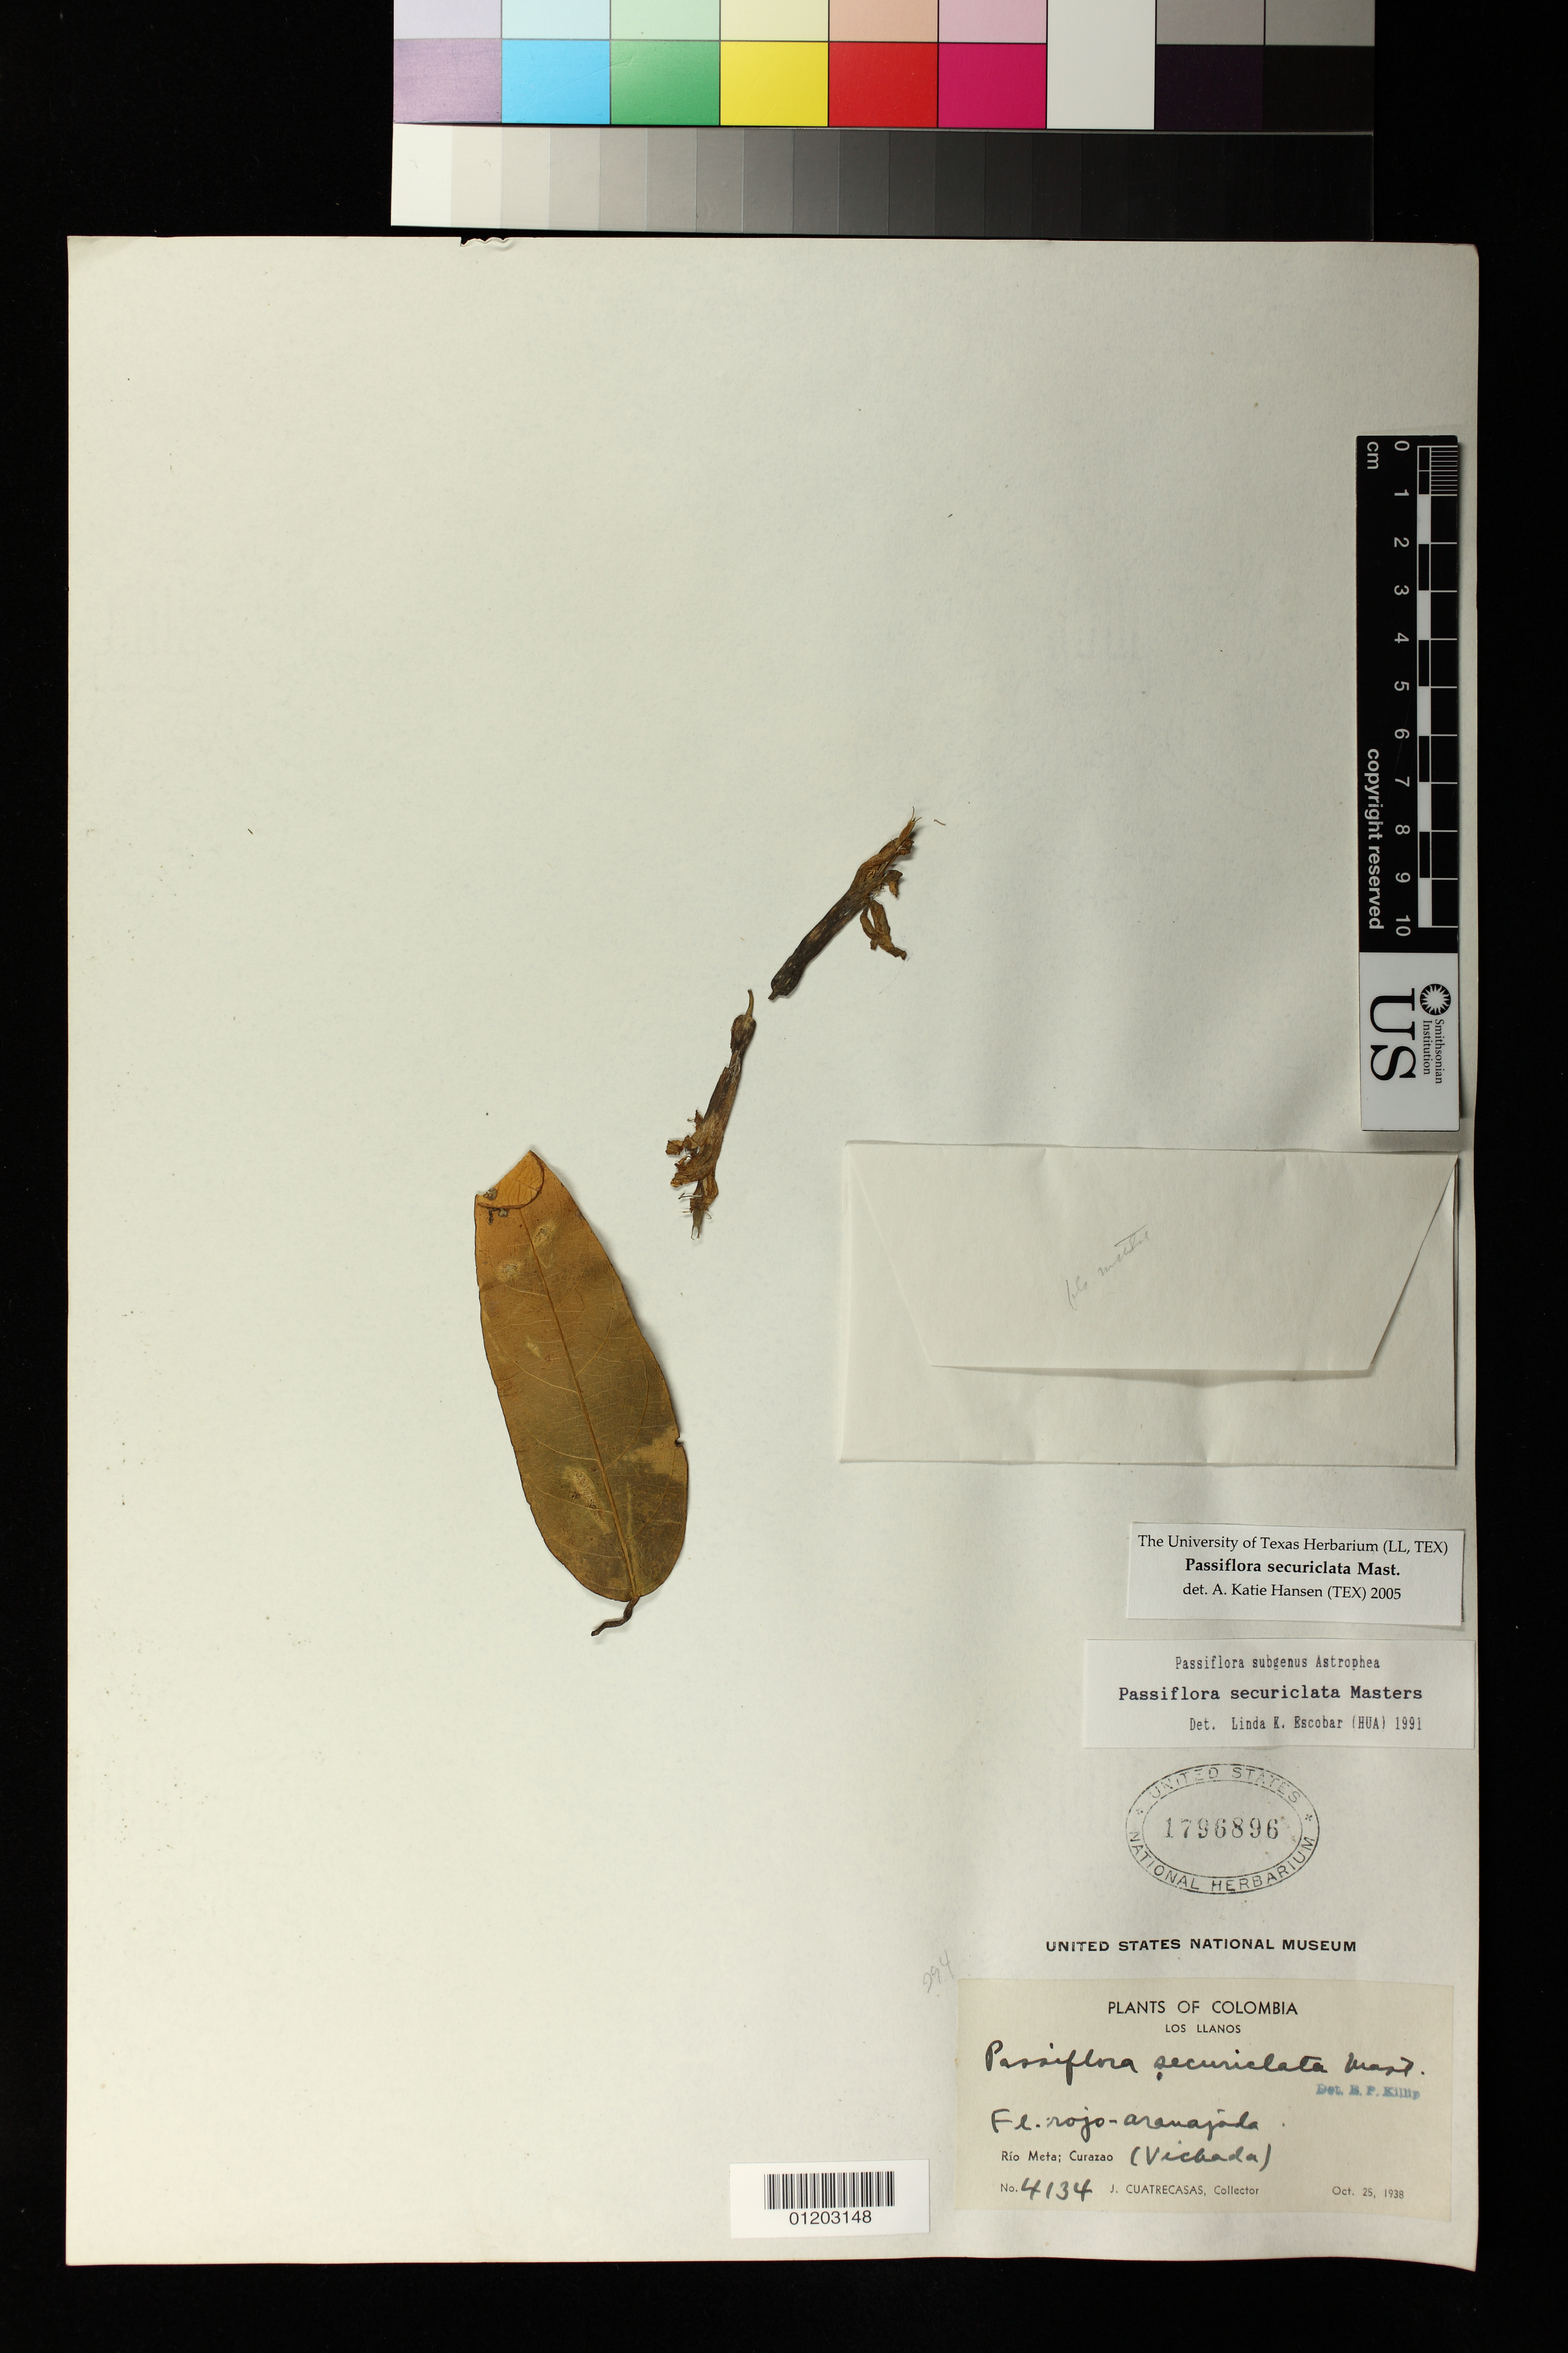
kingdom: Plantae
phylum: Tracheophyta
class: Magnoliopsida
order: Malpighiales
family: Passifloraceae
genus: Passiflora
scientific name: Passiflora securiclata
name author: Mast.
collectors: J. Cuatrecasas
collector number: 4134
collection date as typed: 25 Oct 1938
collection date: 1938-10-25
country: Colombia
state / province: Arauca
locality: Rio Meta; Curazao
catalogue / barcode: US 1796896